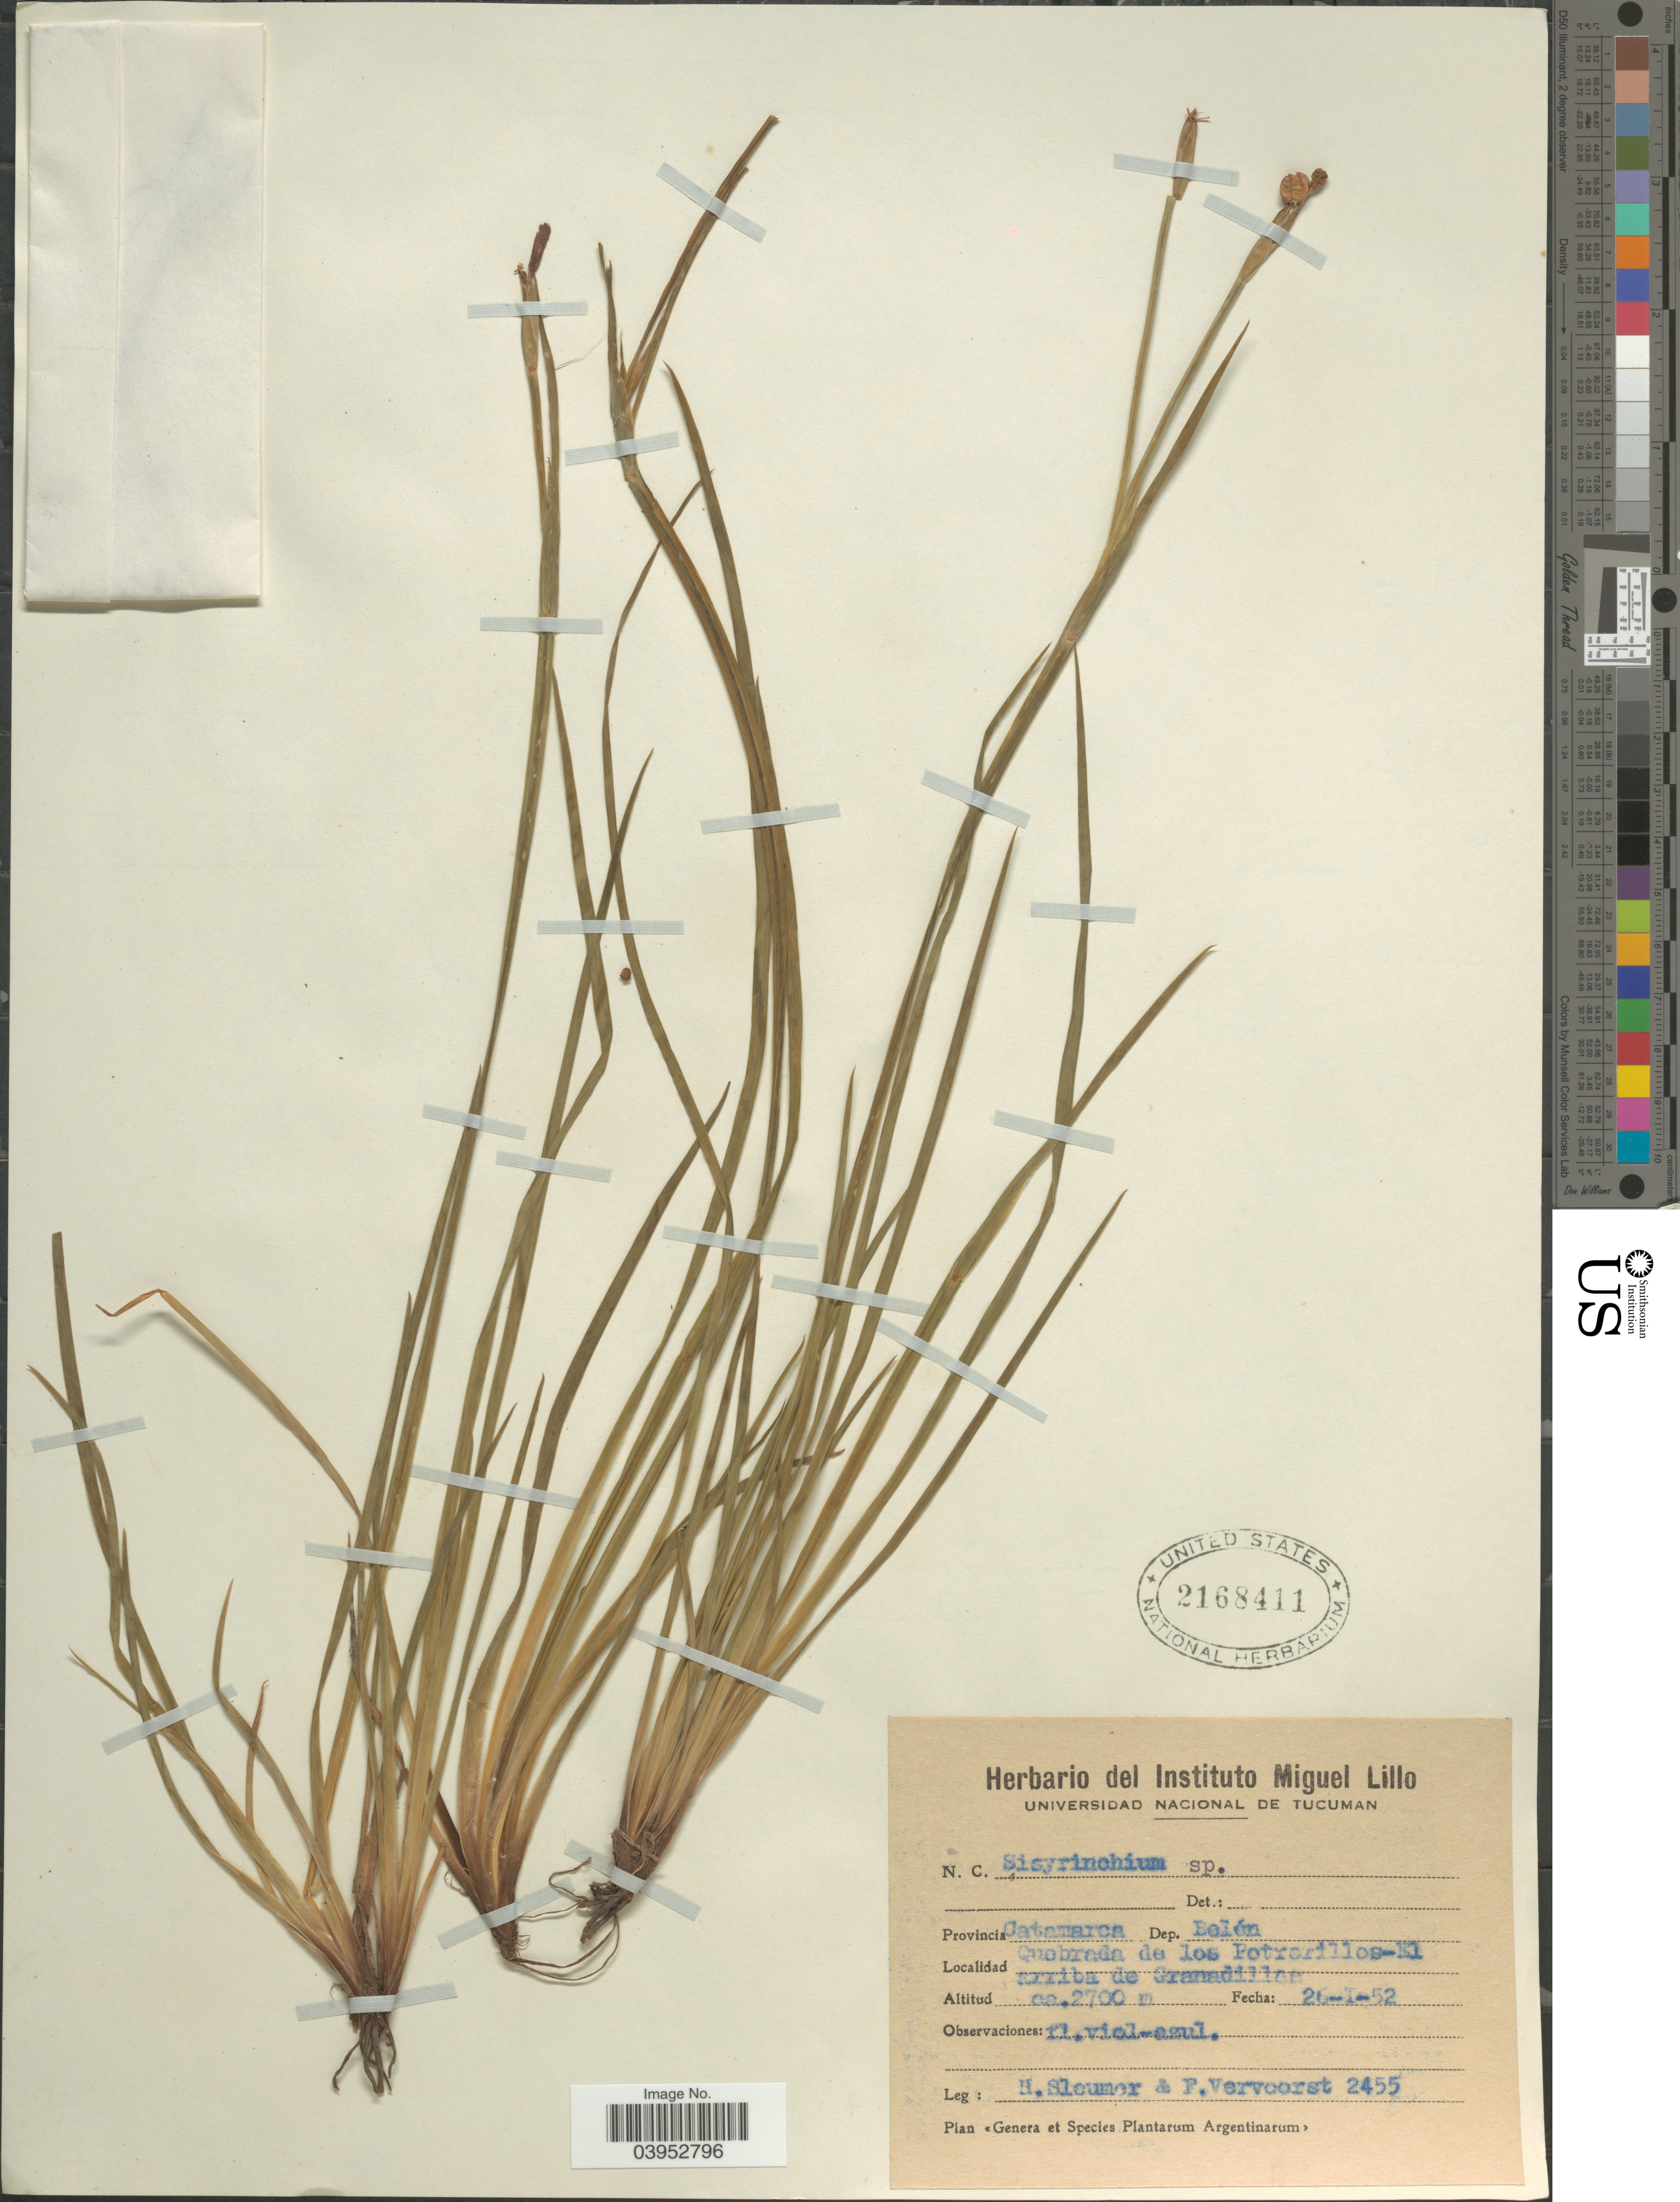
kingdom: Plantae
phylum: Tracheophyta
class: Liliopsida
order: Asparagales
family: Iridaceae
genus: Sisyrinchium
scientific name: Sisyrinchium sp.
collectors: H. O. Sleumer & F. Vervoorst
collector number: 2455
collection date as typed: Transcribed d/m/y: 26/1/52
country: Argentina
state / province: Catamarca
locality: Dep. Belén. Quebrada de los Potrerillos-E1 arriba de Granadillas.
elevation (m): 2700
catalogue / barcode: US 2168411